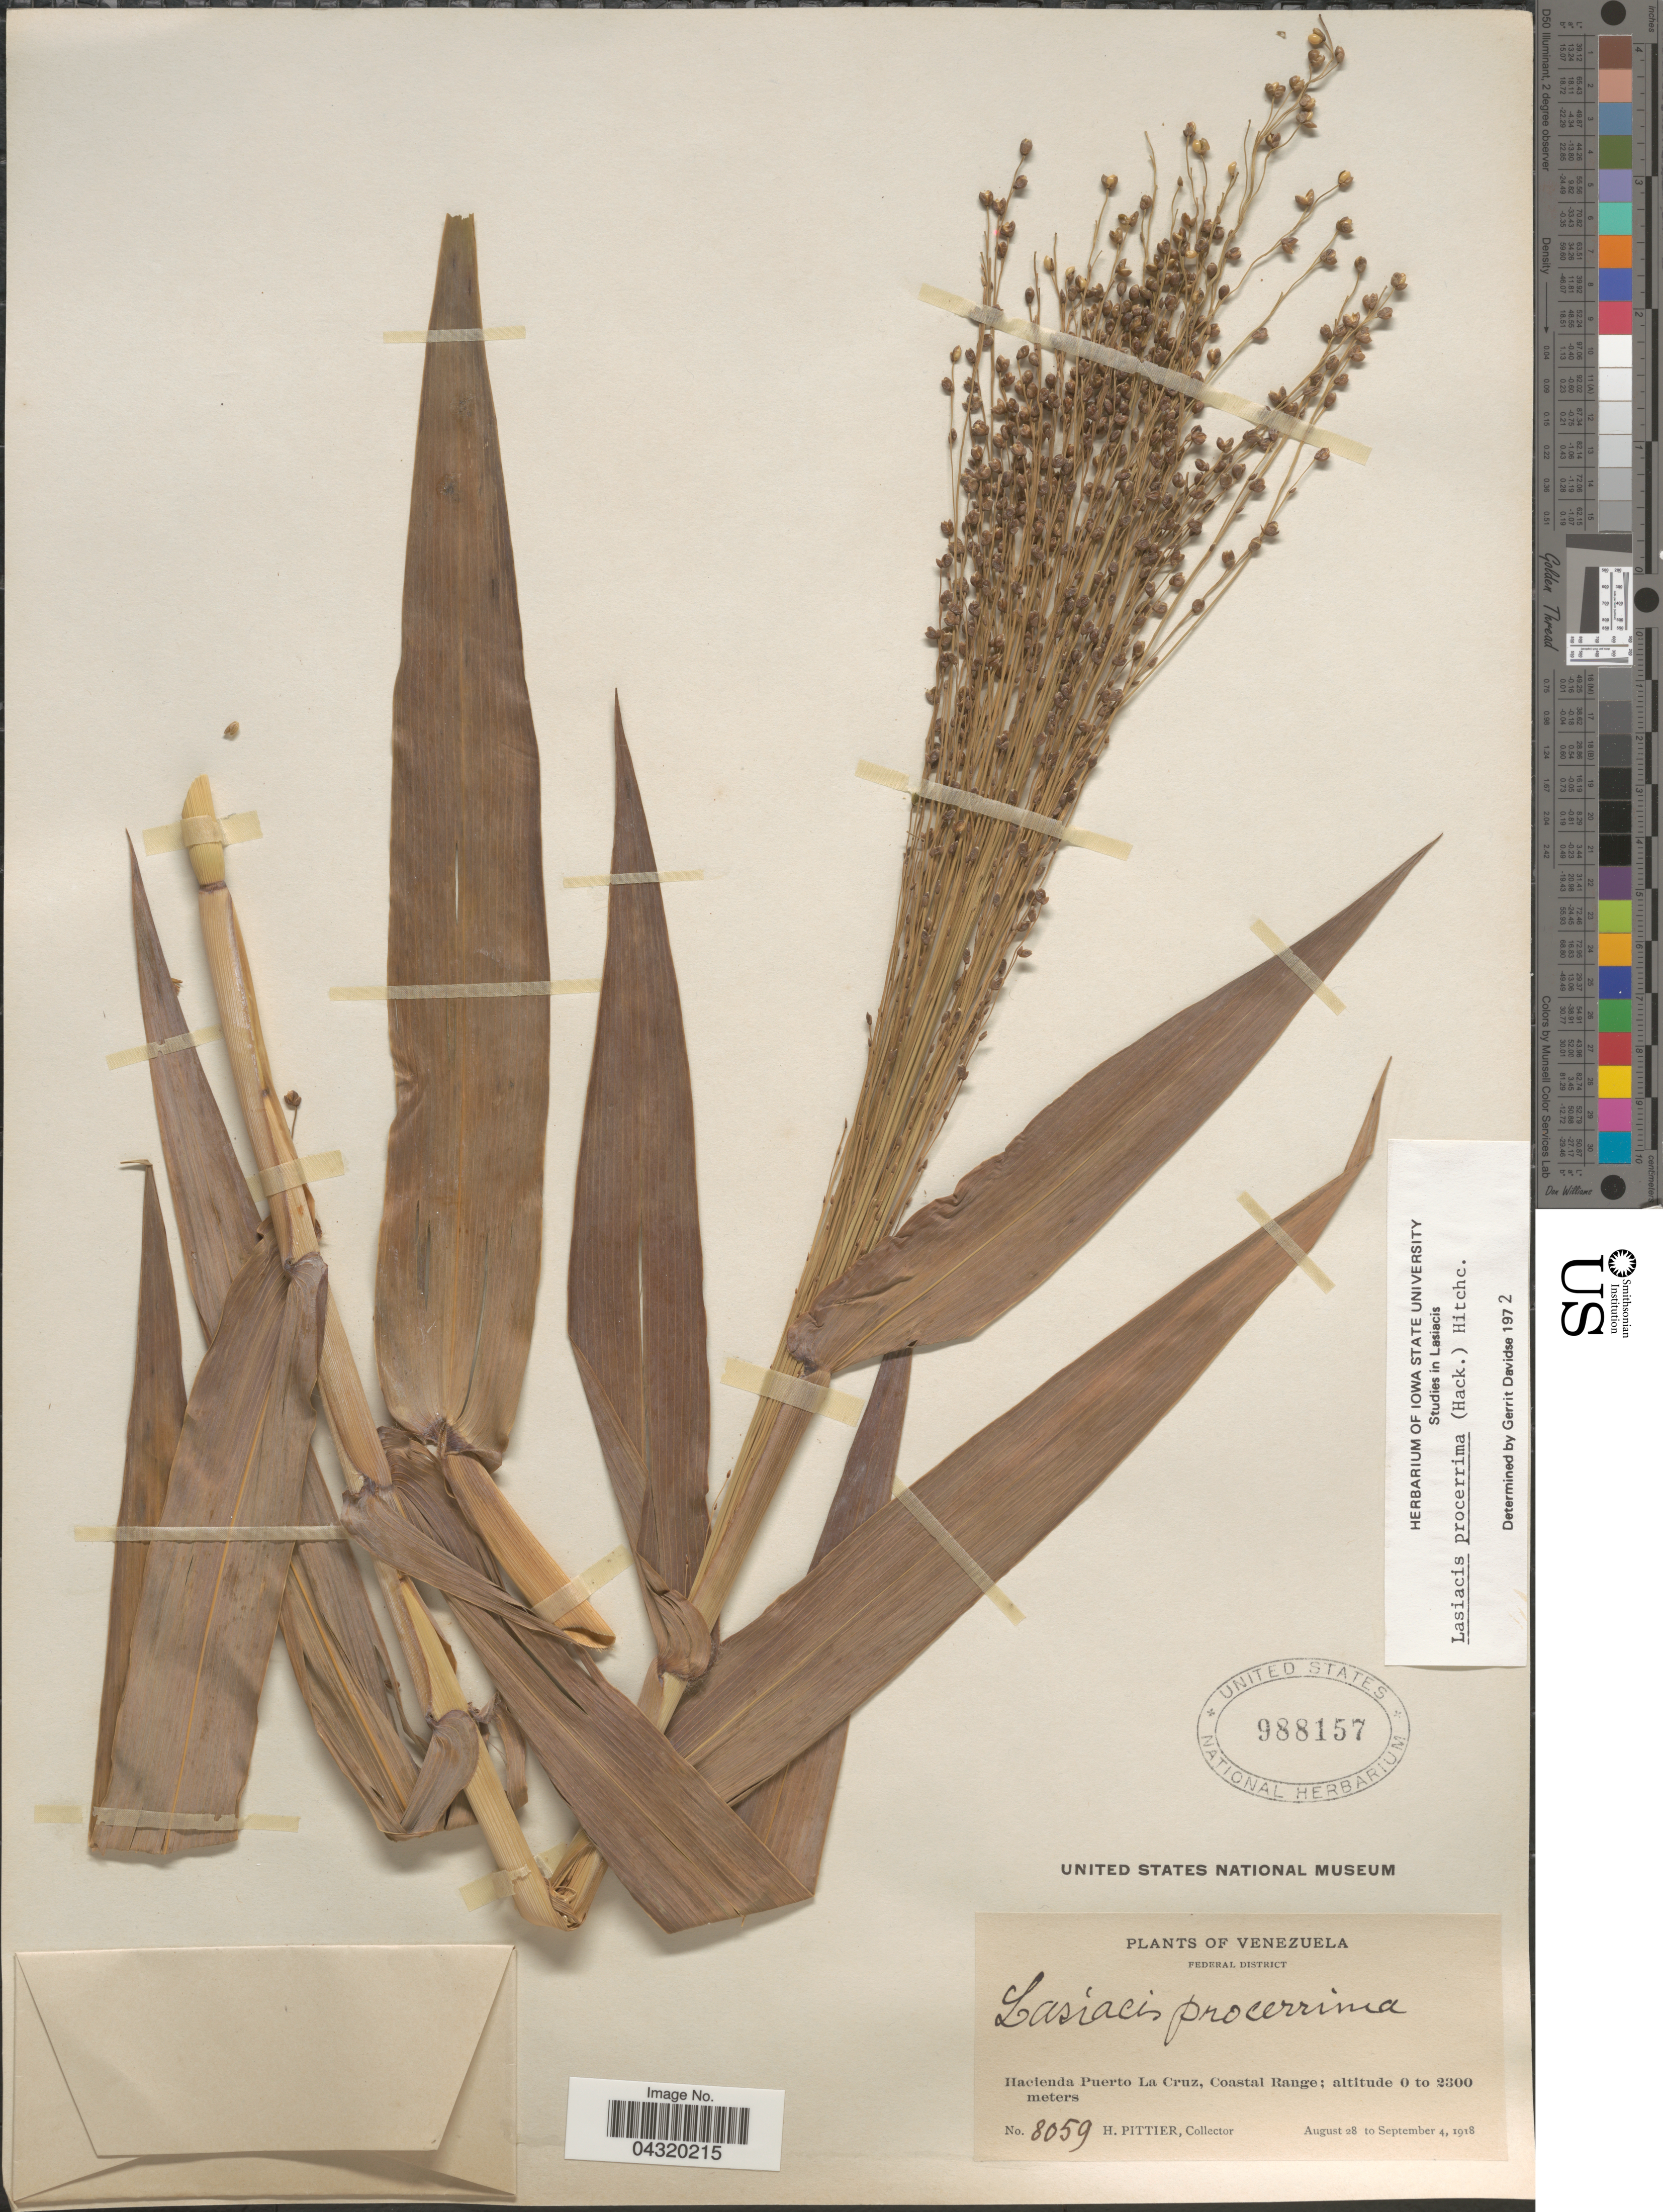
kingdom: Plantae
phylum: Tracheophyta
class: Liliopsida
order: Poales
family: Poaceae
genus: Lasiacis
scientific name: Lasiacis procerrima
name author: (Hack.) Hitchc.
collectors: H. F. Pittier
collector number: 8059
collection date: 1918-08-28/1918-09-04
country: Venezuela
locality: Federal District. Hacienda Puerto La Cruz, Coastal Range.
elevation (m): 0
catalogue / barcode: US 988157